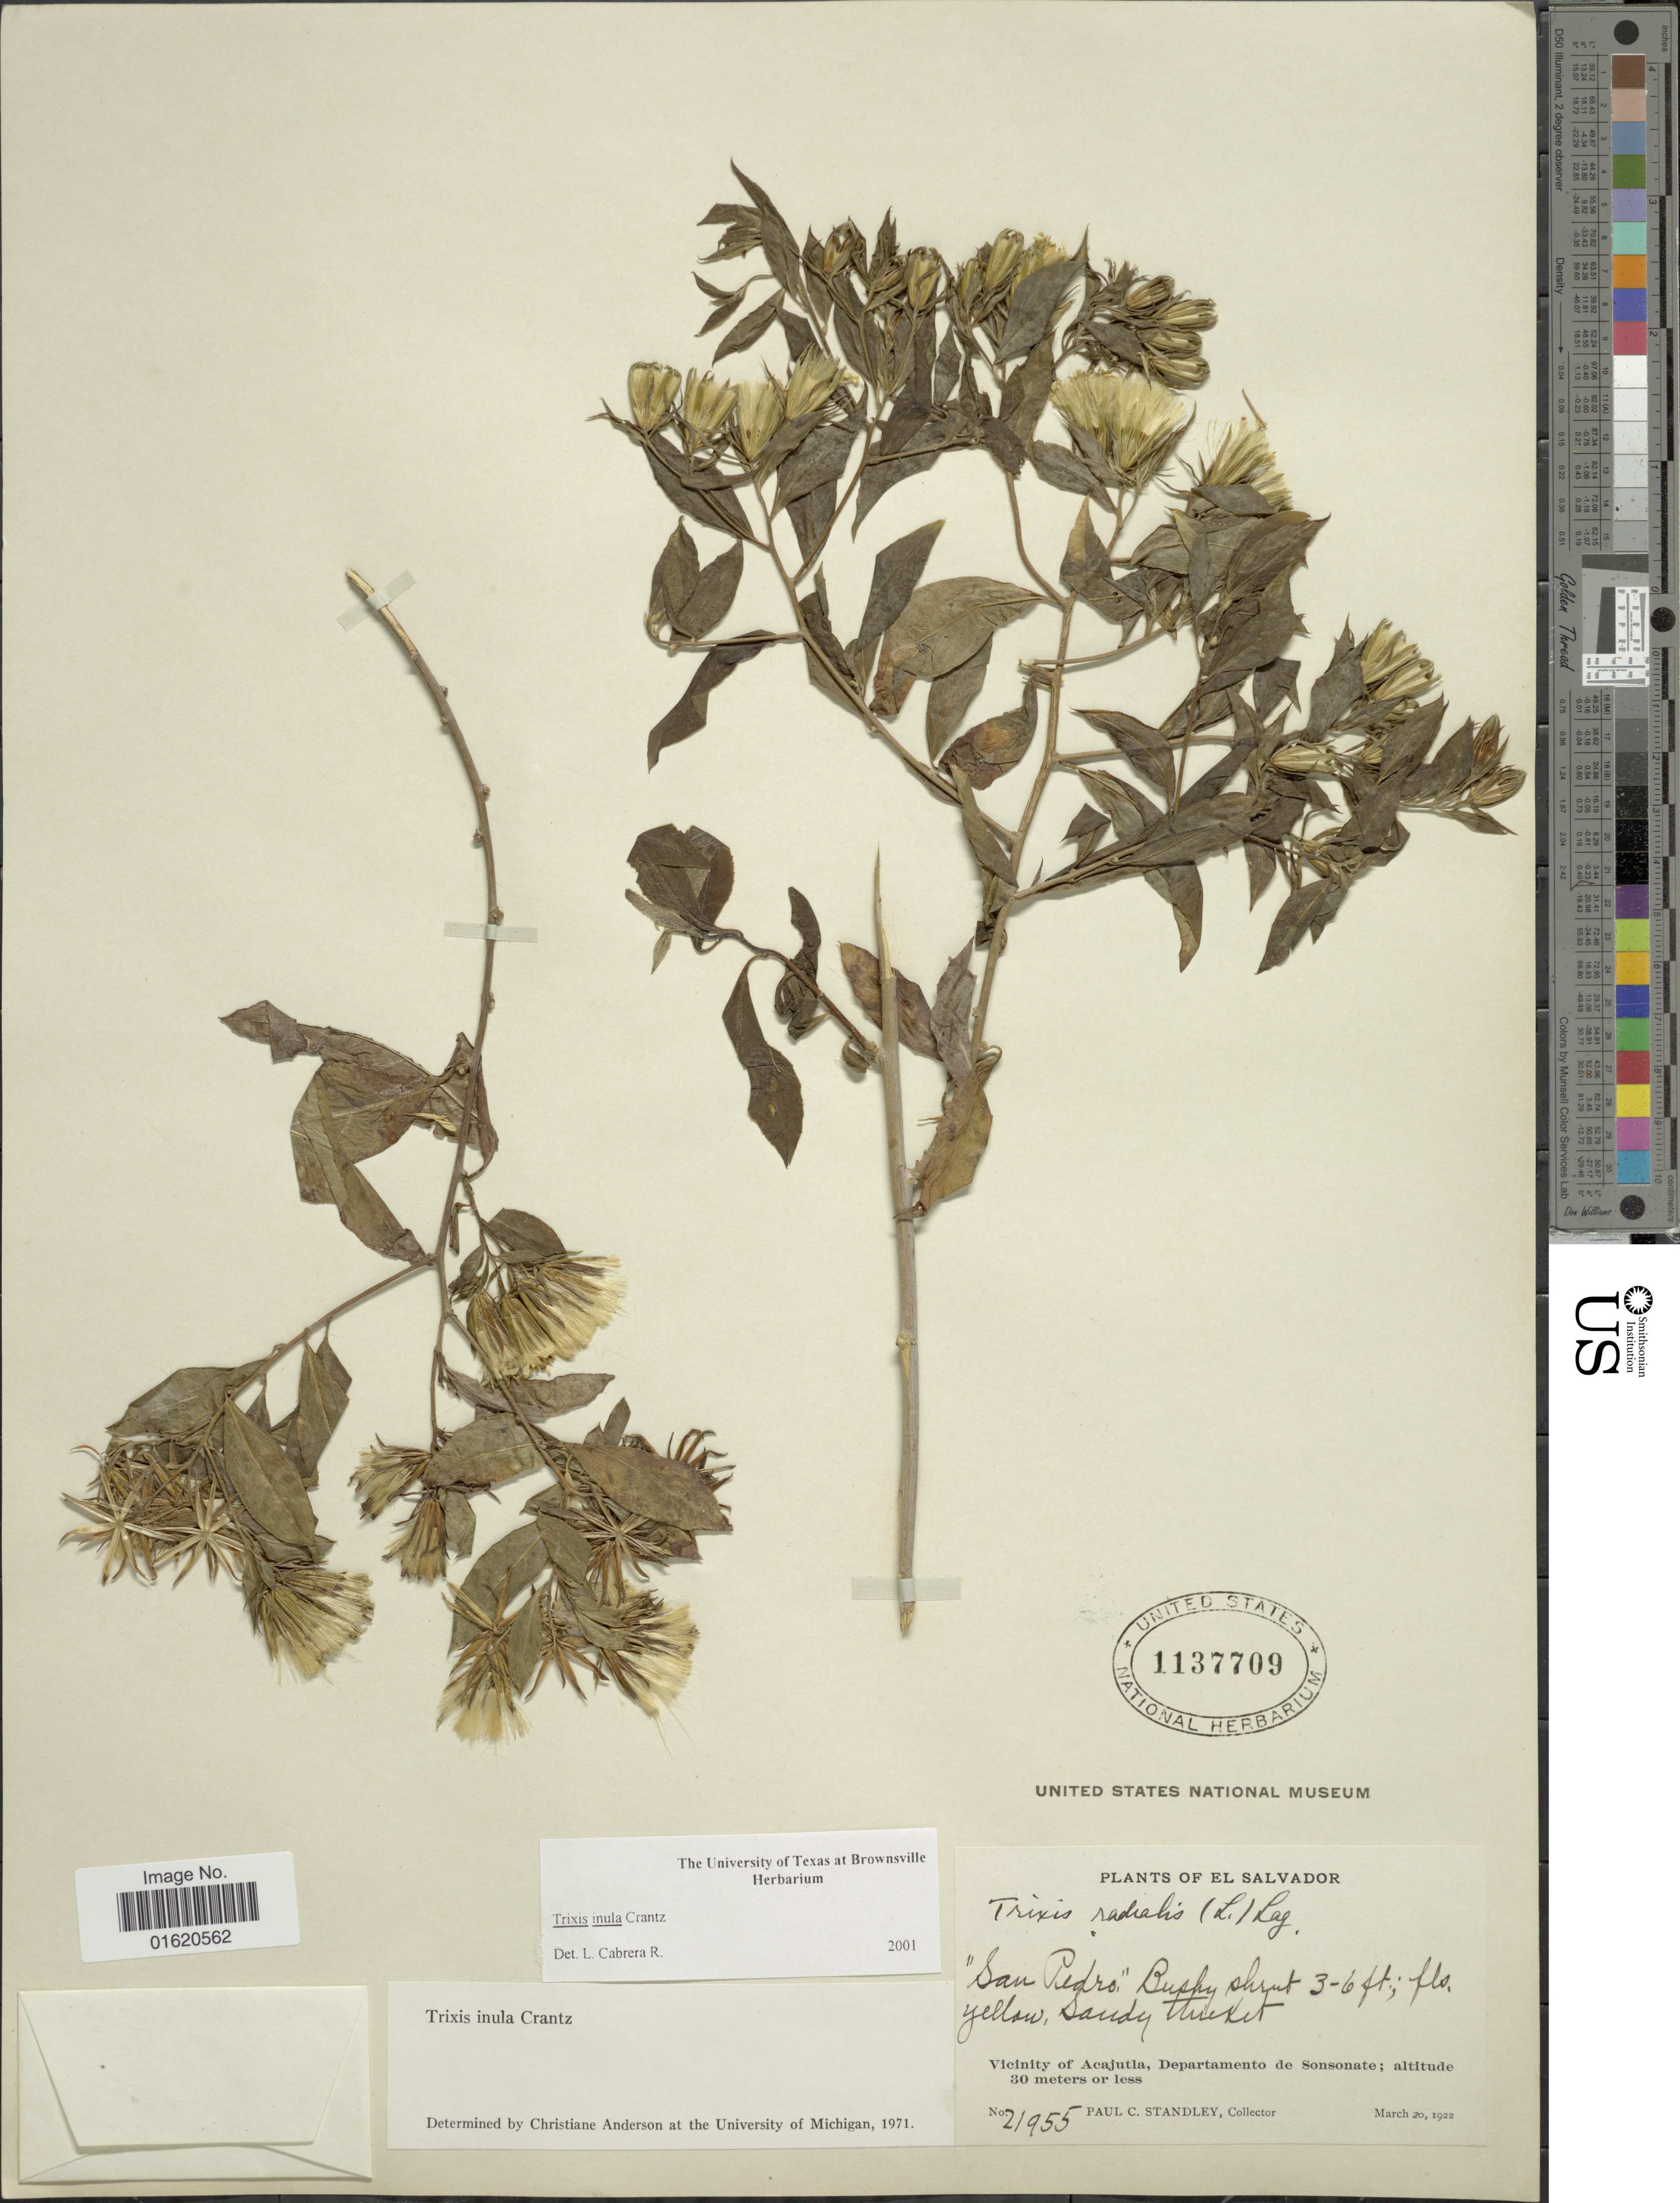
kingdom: Plantae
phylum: Tracheophyta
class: Magnoliopsida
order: Asterales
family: Asteraceae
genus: Trixis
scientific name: Trixis inula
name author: Crantz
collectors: P. C. Standley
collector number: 21955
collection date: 1922-03-20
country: El Salvador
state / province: Sonsonate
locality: San Pedro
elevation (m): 30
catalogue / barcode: US 1137709